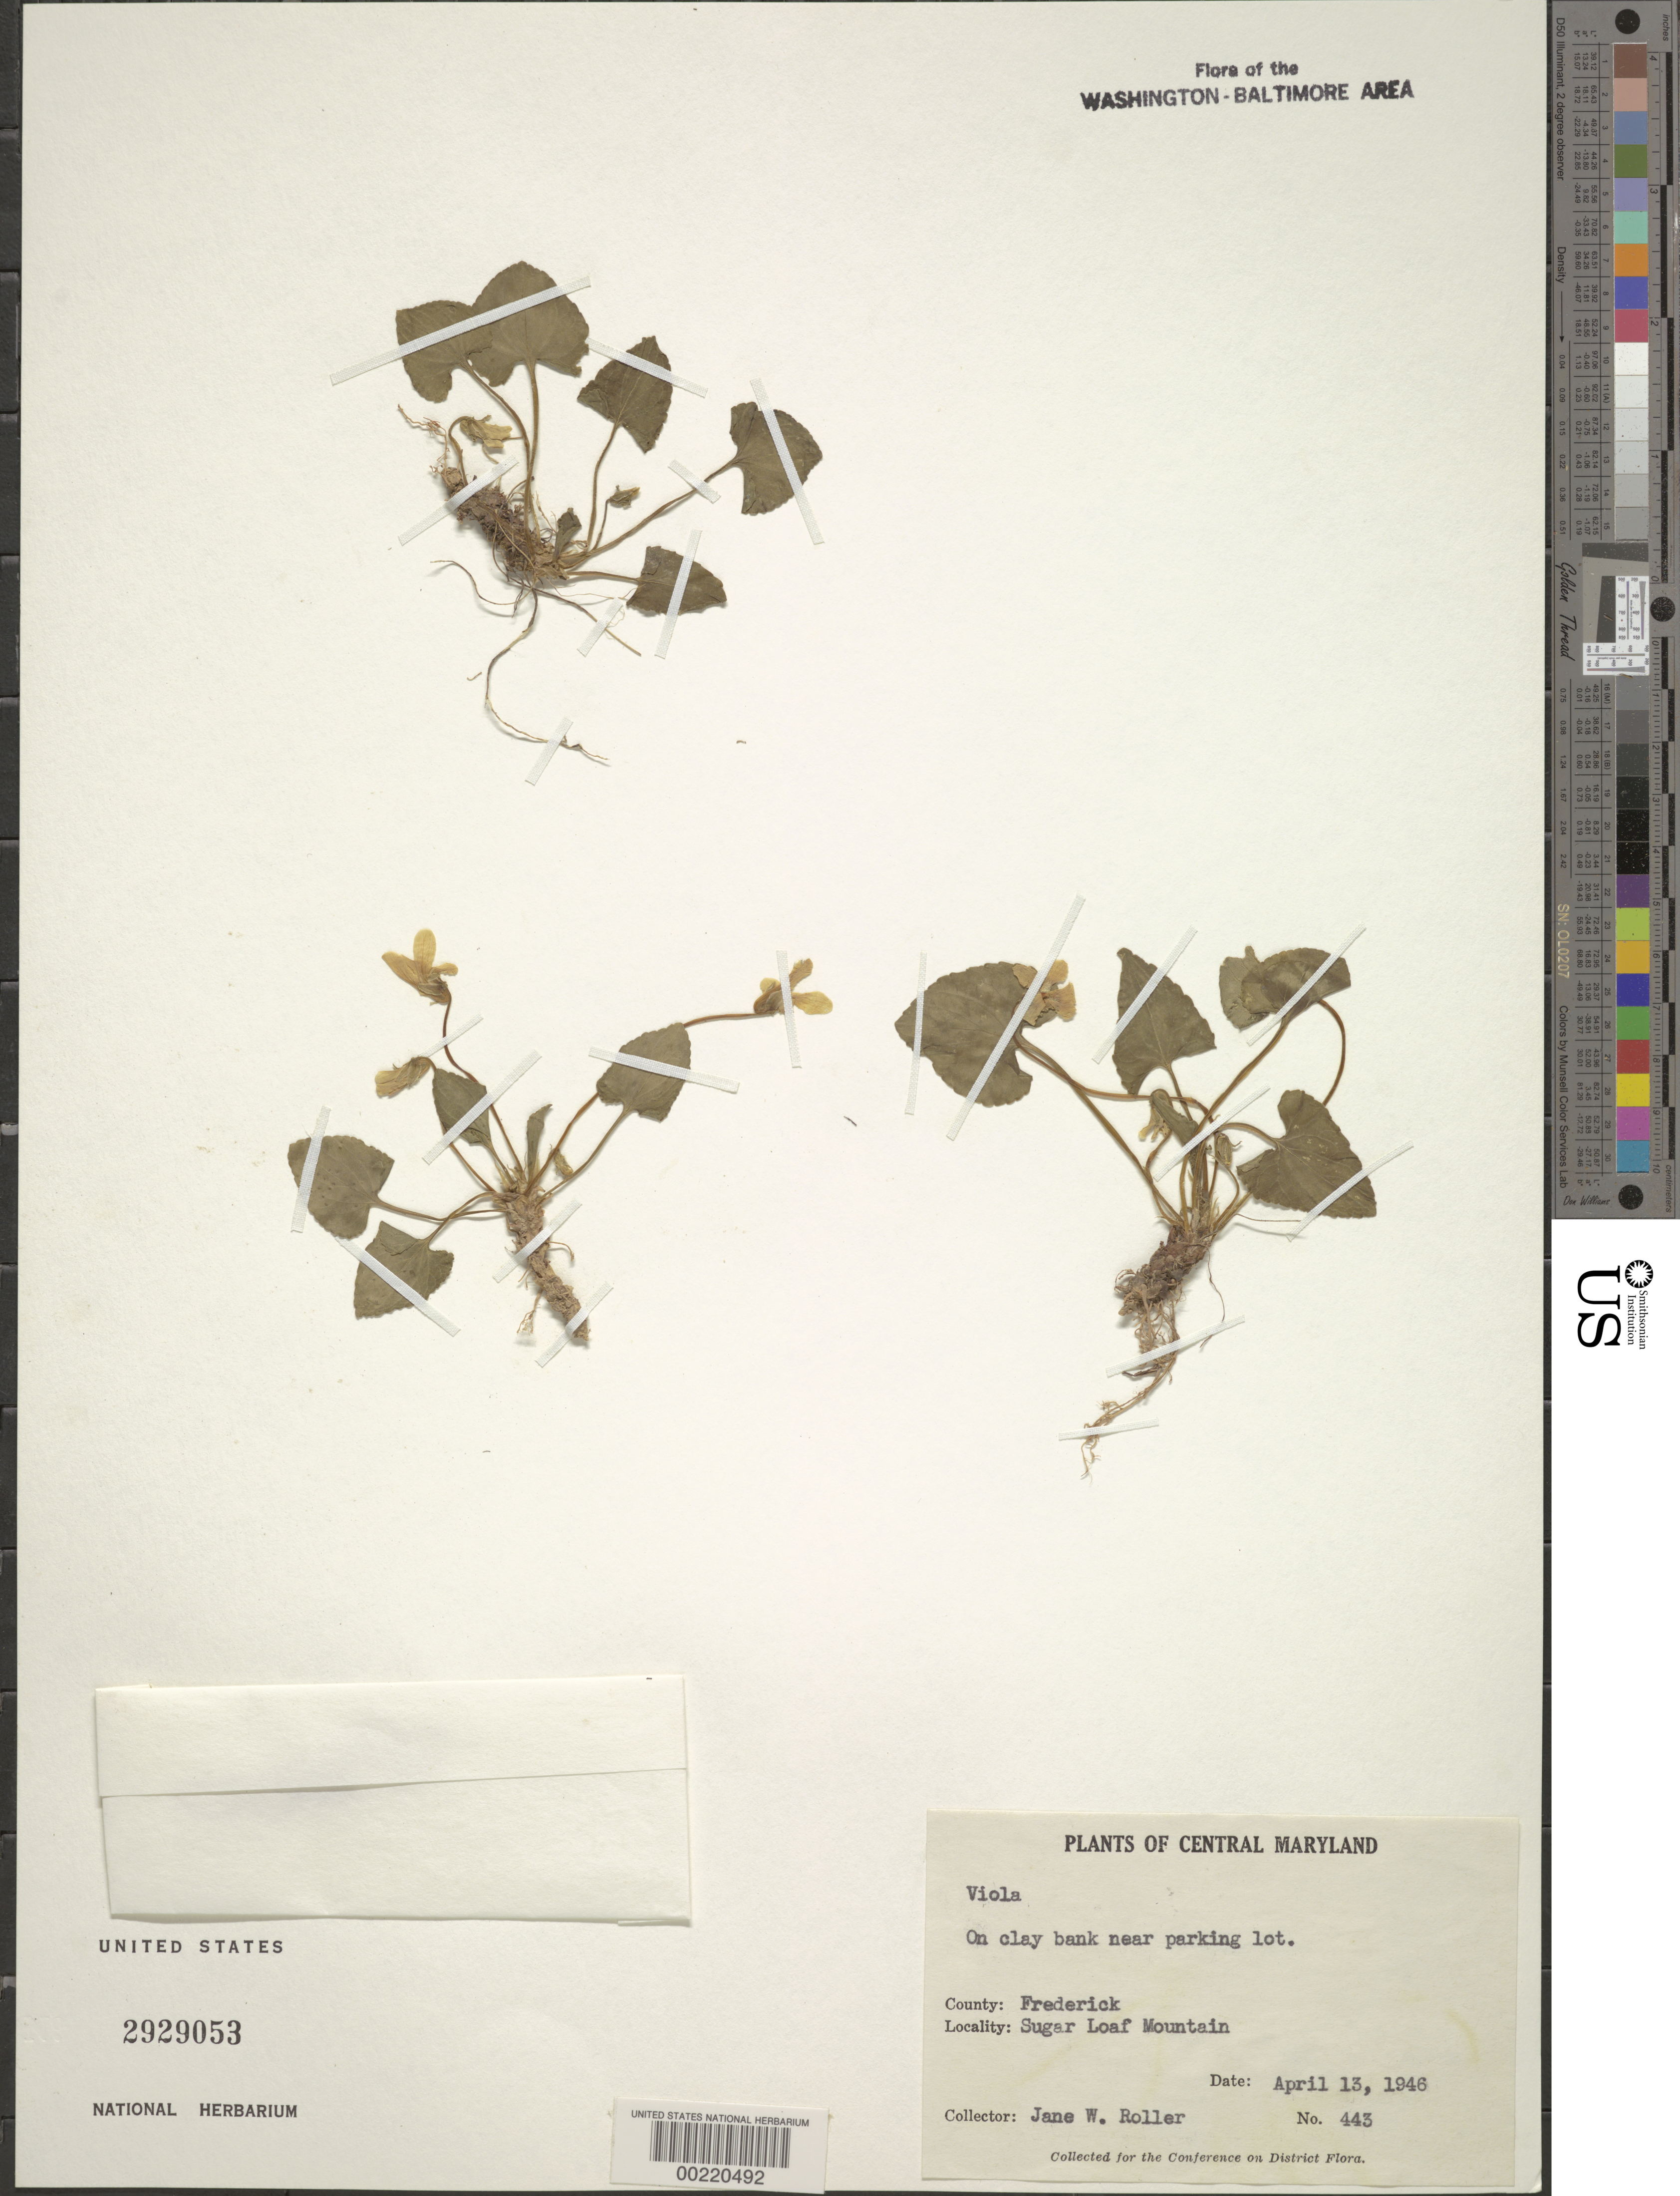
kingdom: Plantae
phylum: Tracheophyta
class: Magnoliopsida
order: Malpighiales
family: Violaceae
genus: Viola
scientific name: Viola sp.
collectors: J. W. Roller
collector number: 443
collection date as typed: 13 Apr 1946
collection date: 1946-04-13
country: United States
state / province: Maryland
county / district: Frederick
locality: Sugar Loaf Mountain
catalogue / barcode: US 2929053